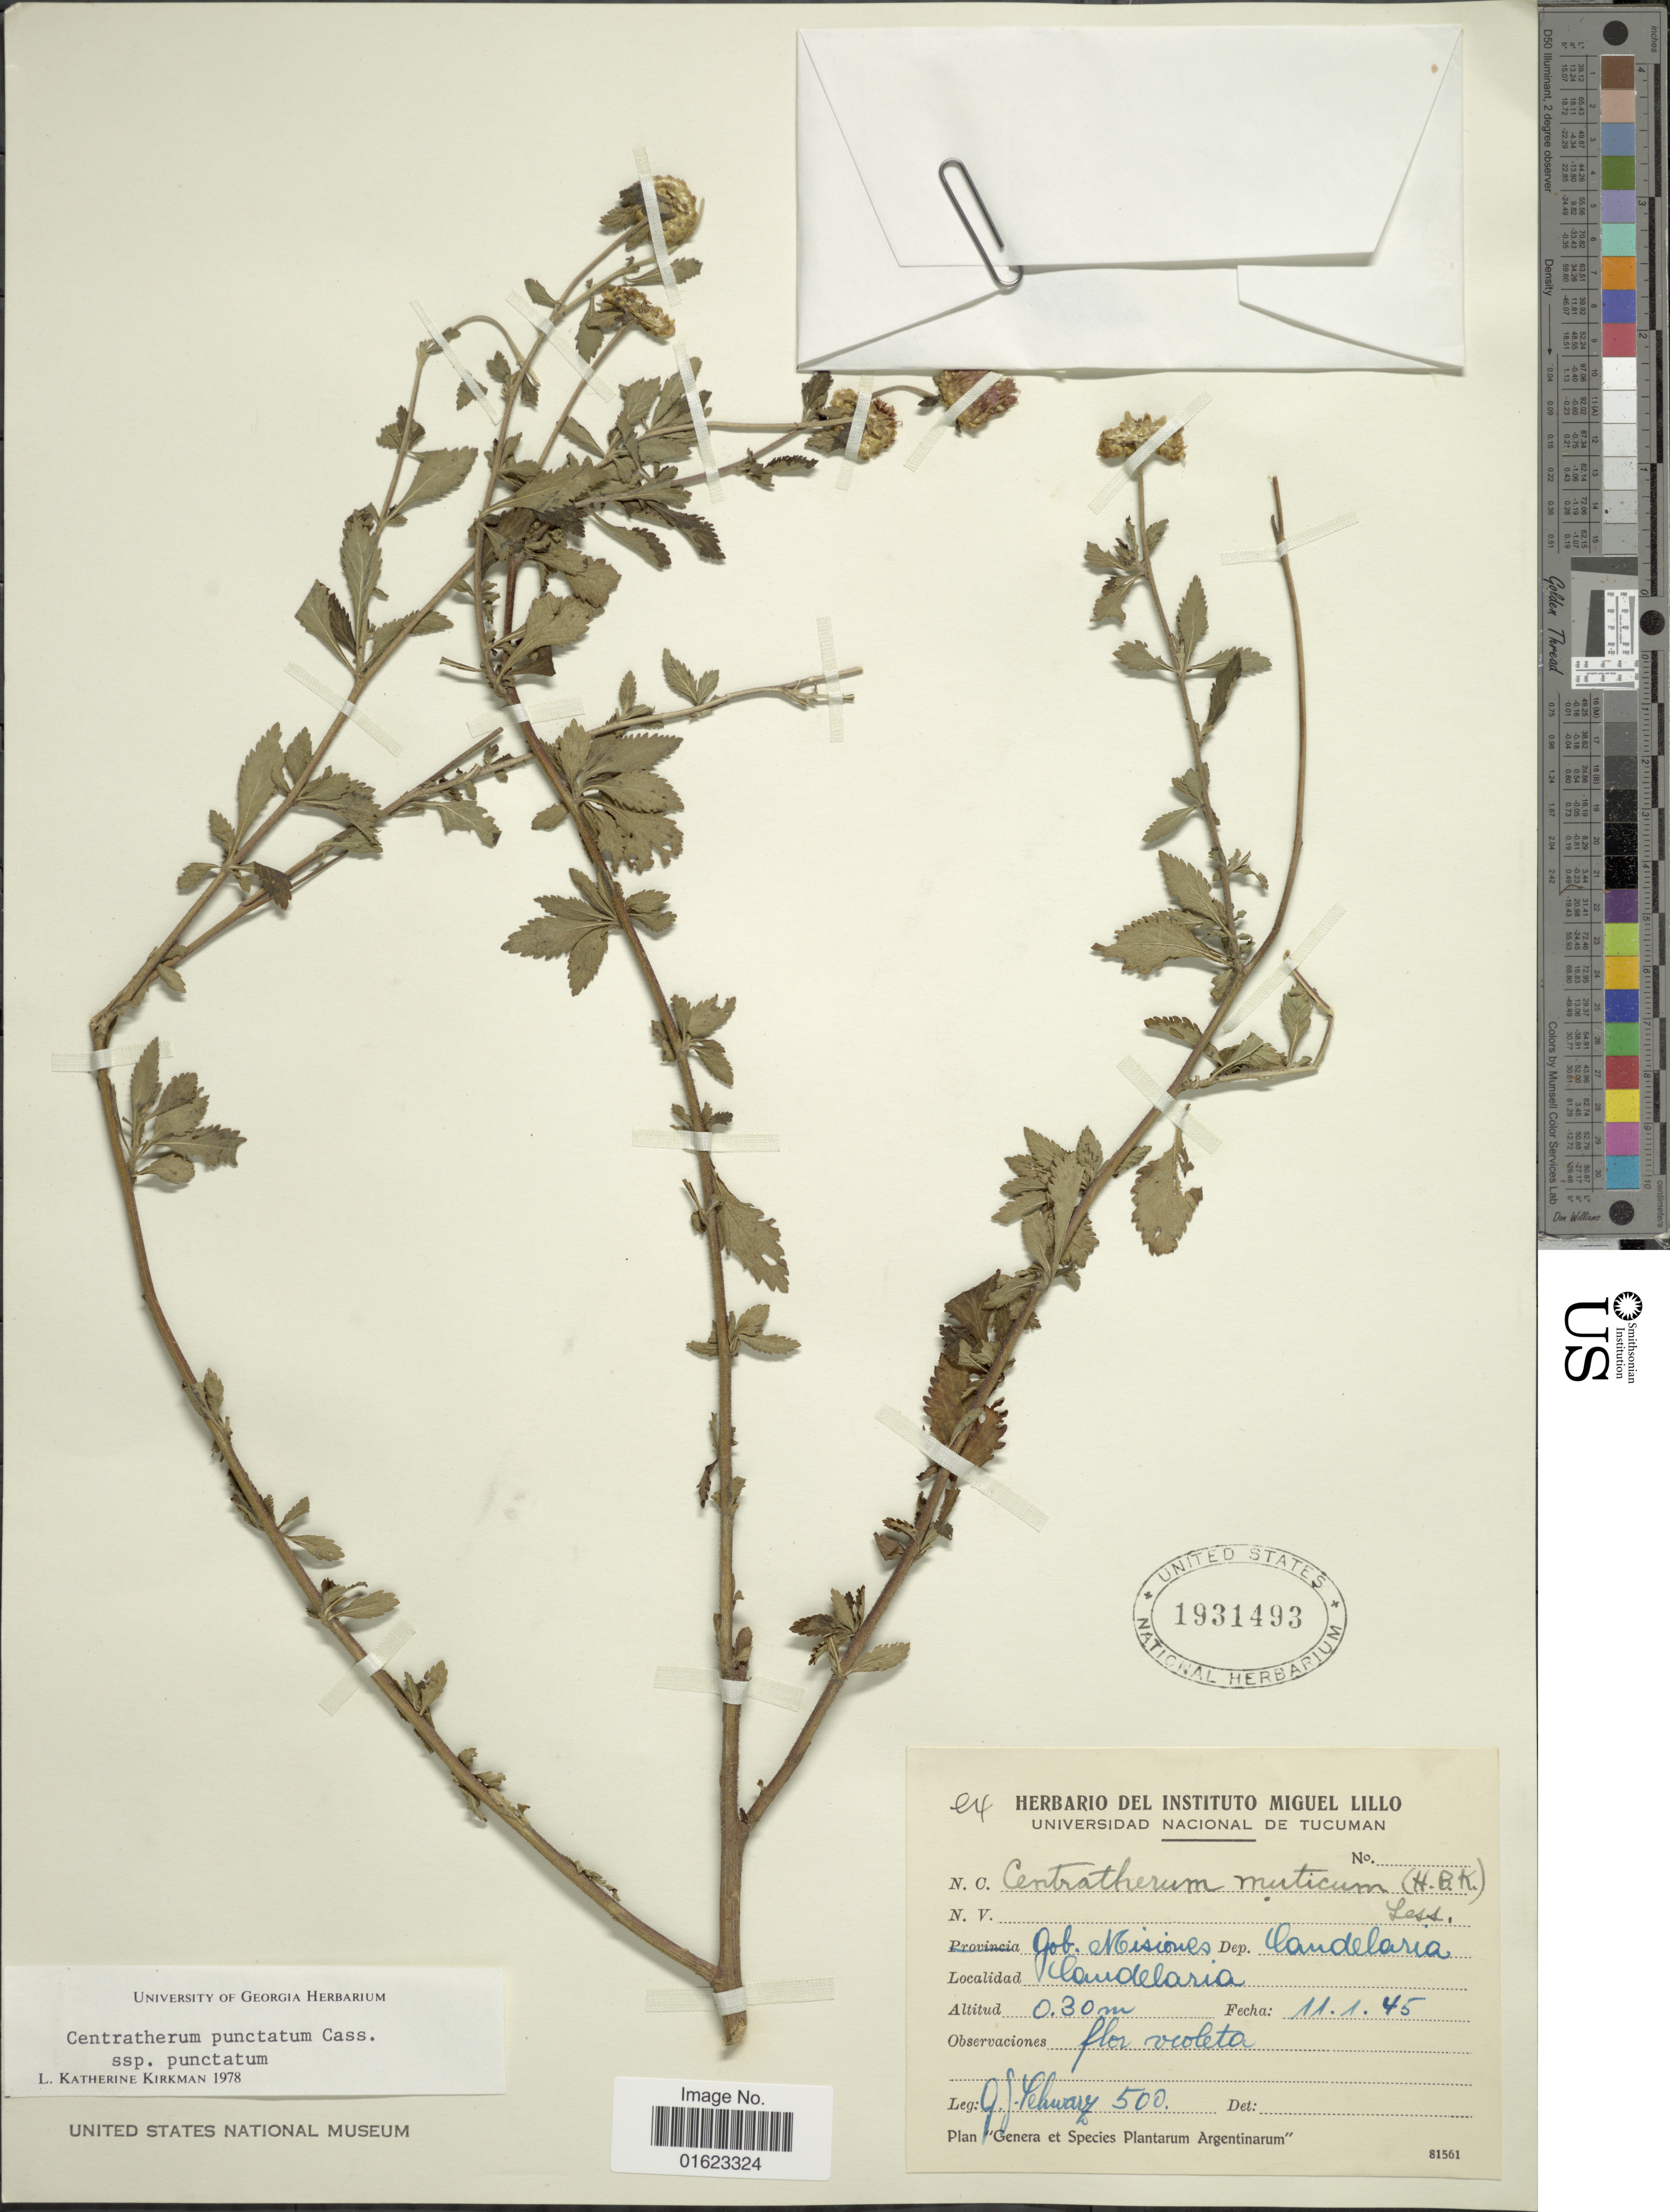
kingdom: Plantae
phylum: Tracheophyta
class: Magnoliopsida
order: Asterales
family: Asteraceae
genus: Centratherum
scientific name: Centratherum punctatum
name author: Cass.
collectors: G. J. Schwarz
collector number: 500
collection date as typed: Transcribed d/m/y: 11/1/45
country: Argentina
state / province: Misiones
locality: Dep. Candelaria. Candelaria.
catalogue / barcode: US 1931493